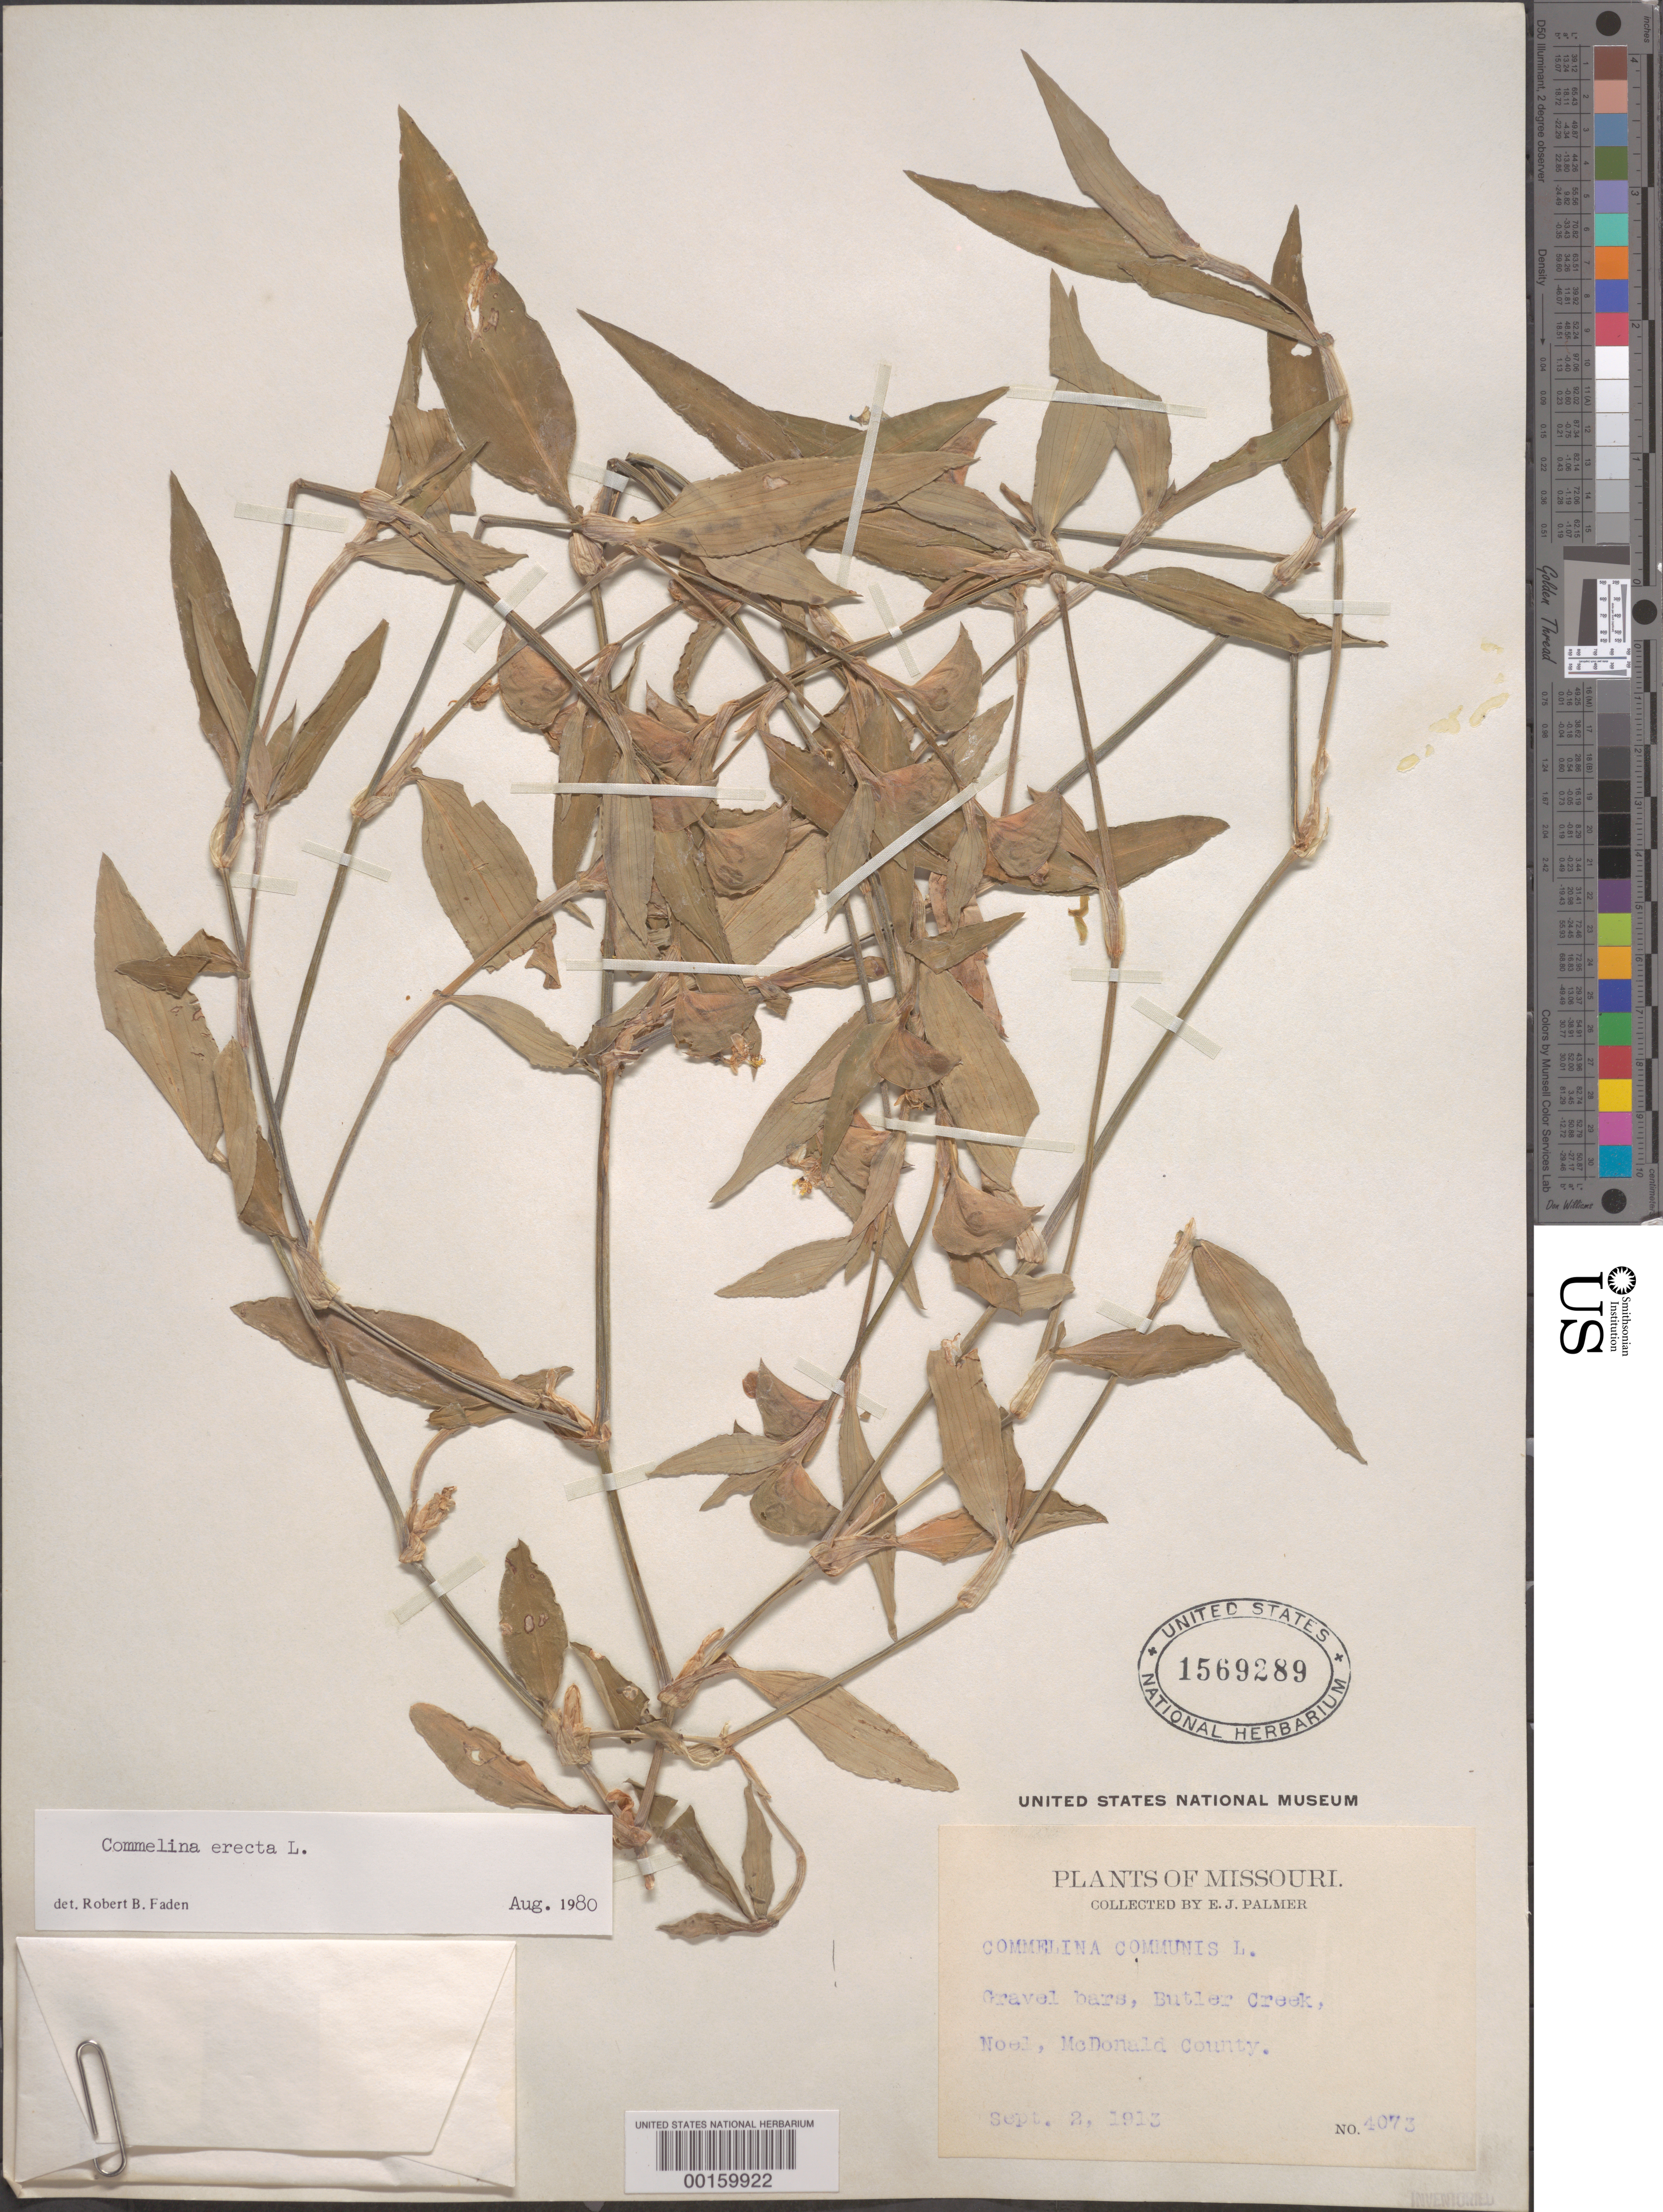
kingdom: Plantae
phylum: Tracheophyta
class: Liliopsida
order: Commelinales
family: Commelinaceae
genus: Commelina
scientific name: Commelina erecta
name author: L.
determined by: Faden, Robert B., (US), Smithsonian Institution - National Museum of Natural History (UNITED STATES)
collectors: E. J. Palmer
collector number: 4073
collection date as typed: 02 Sep 1913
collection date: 1913-09-02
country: United States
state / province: Missouri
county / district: Mcdonald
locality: Noel, butler creek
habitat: Gravel bars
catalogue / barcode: US 1569289